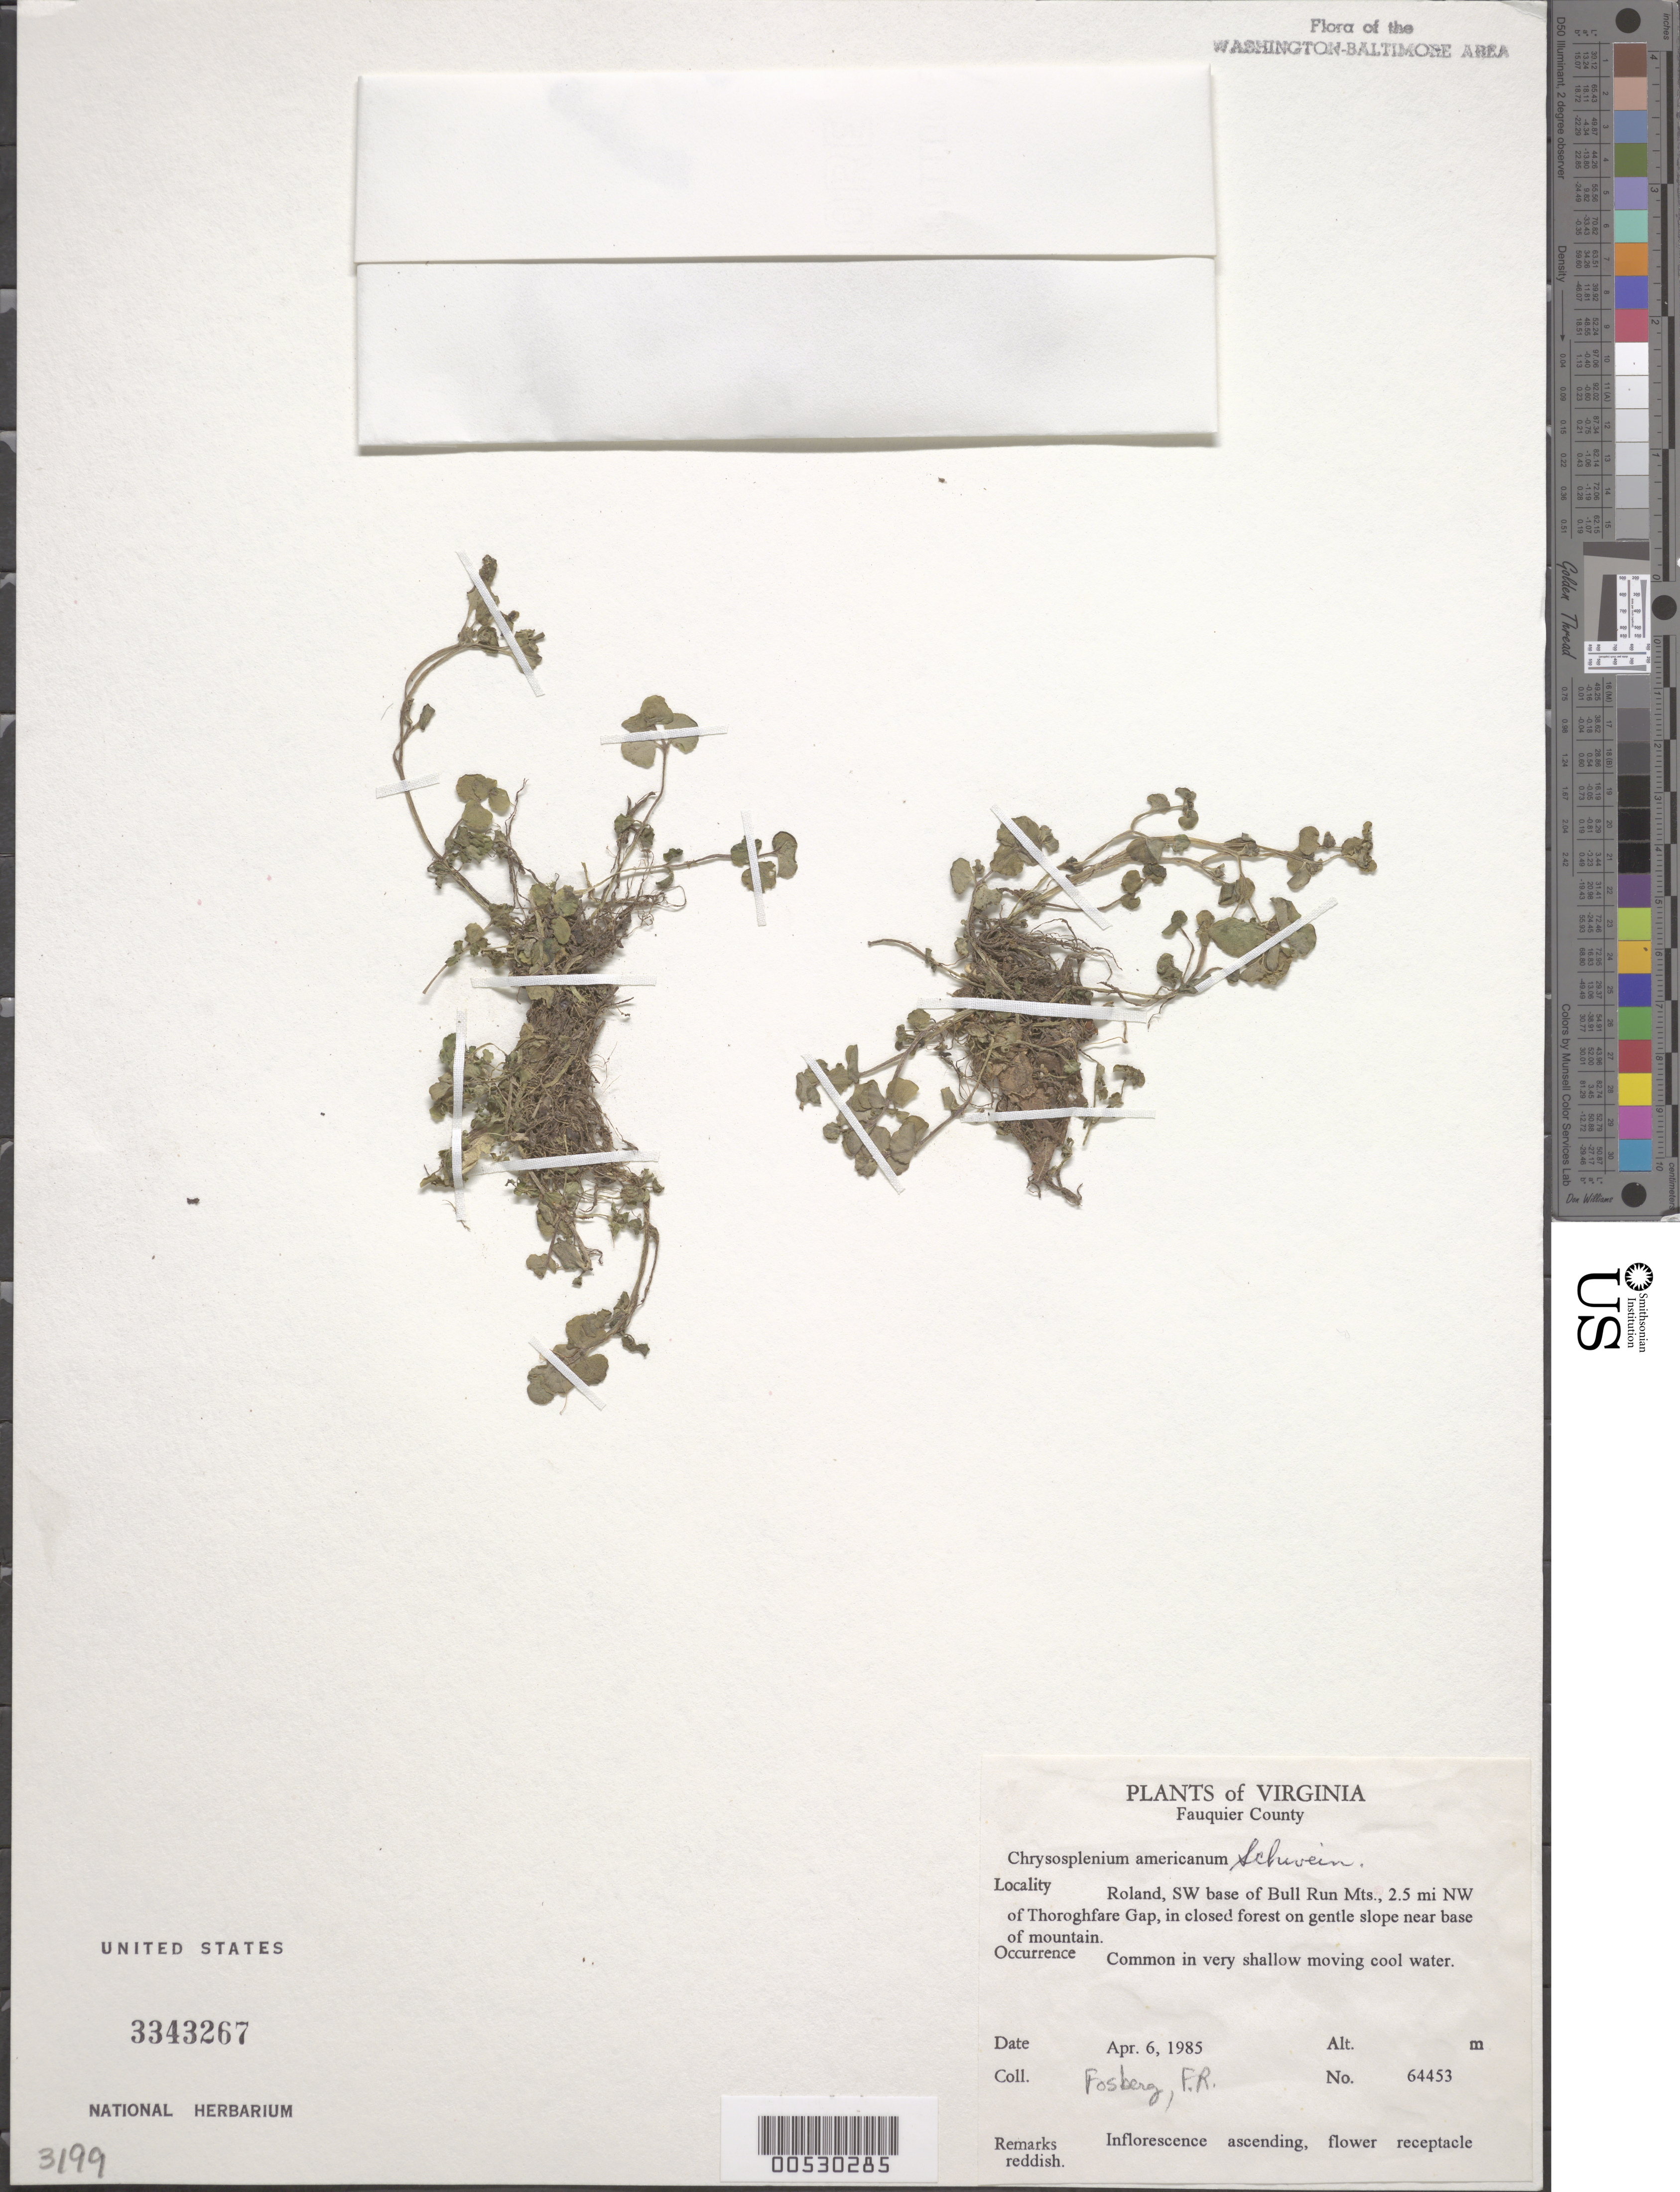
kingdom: Plantae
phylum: Tracheophyta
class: Magnoliopsida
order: Saxifragales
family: Saxifragaceae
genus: Chrysosplenium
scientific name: Chrysosplenium americanum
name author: Schwein.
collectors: F. R. Fosberg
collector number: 64453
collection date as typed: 06 Apr 1985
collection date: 1985-04-06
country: United States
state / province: Virginia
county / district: Fauquier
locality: Roland, SW base of Bull Run Mts., NW of Thoroughfare Gap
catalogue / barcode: US 3343267